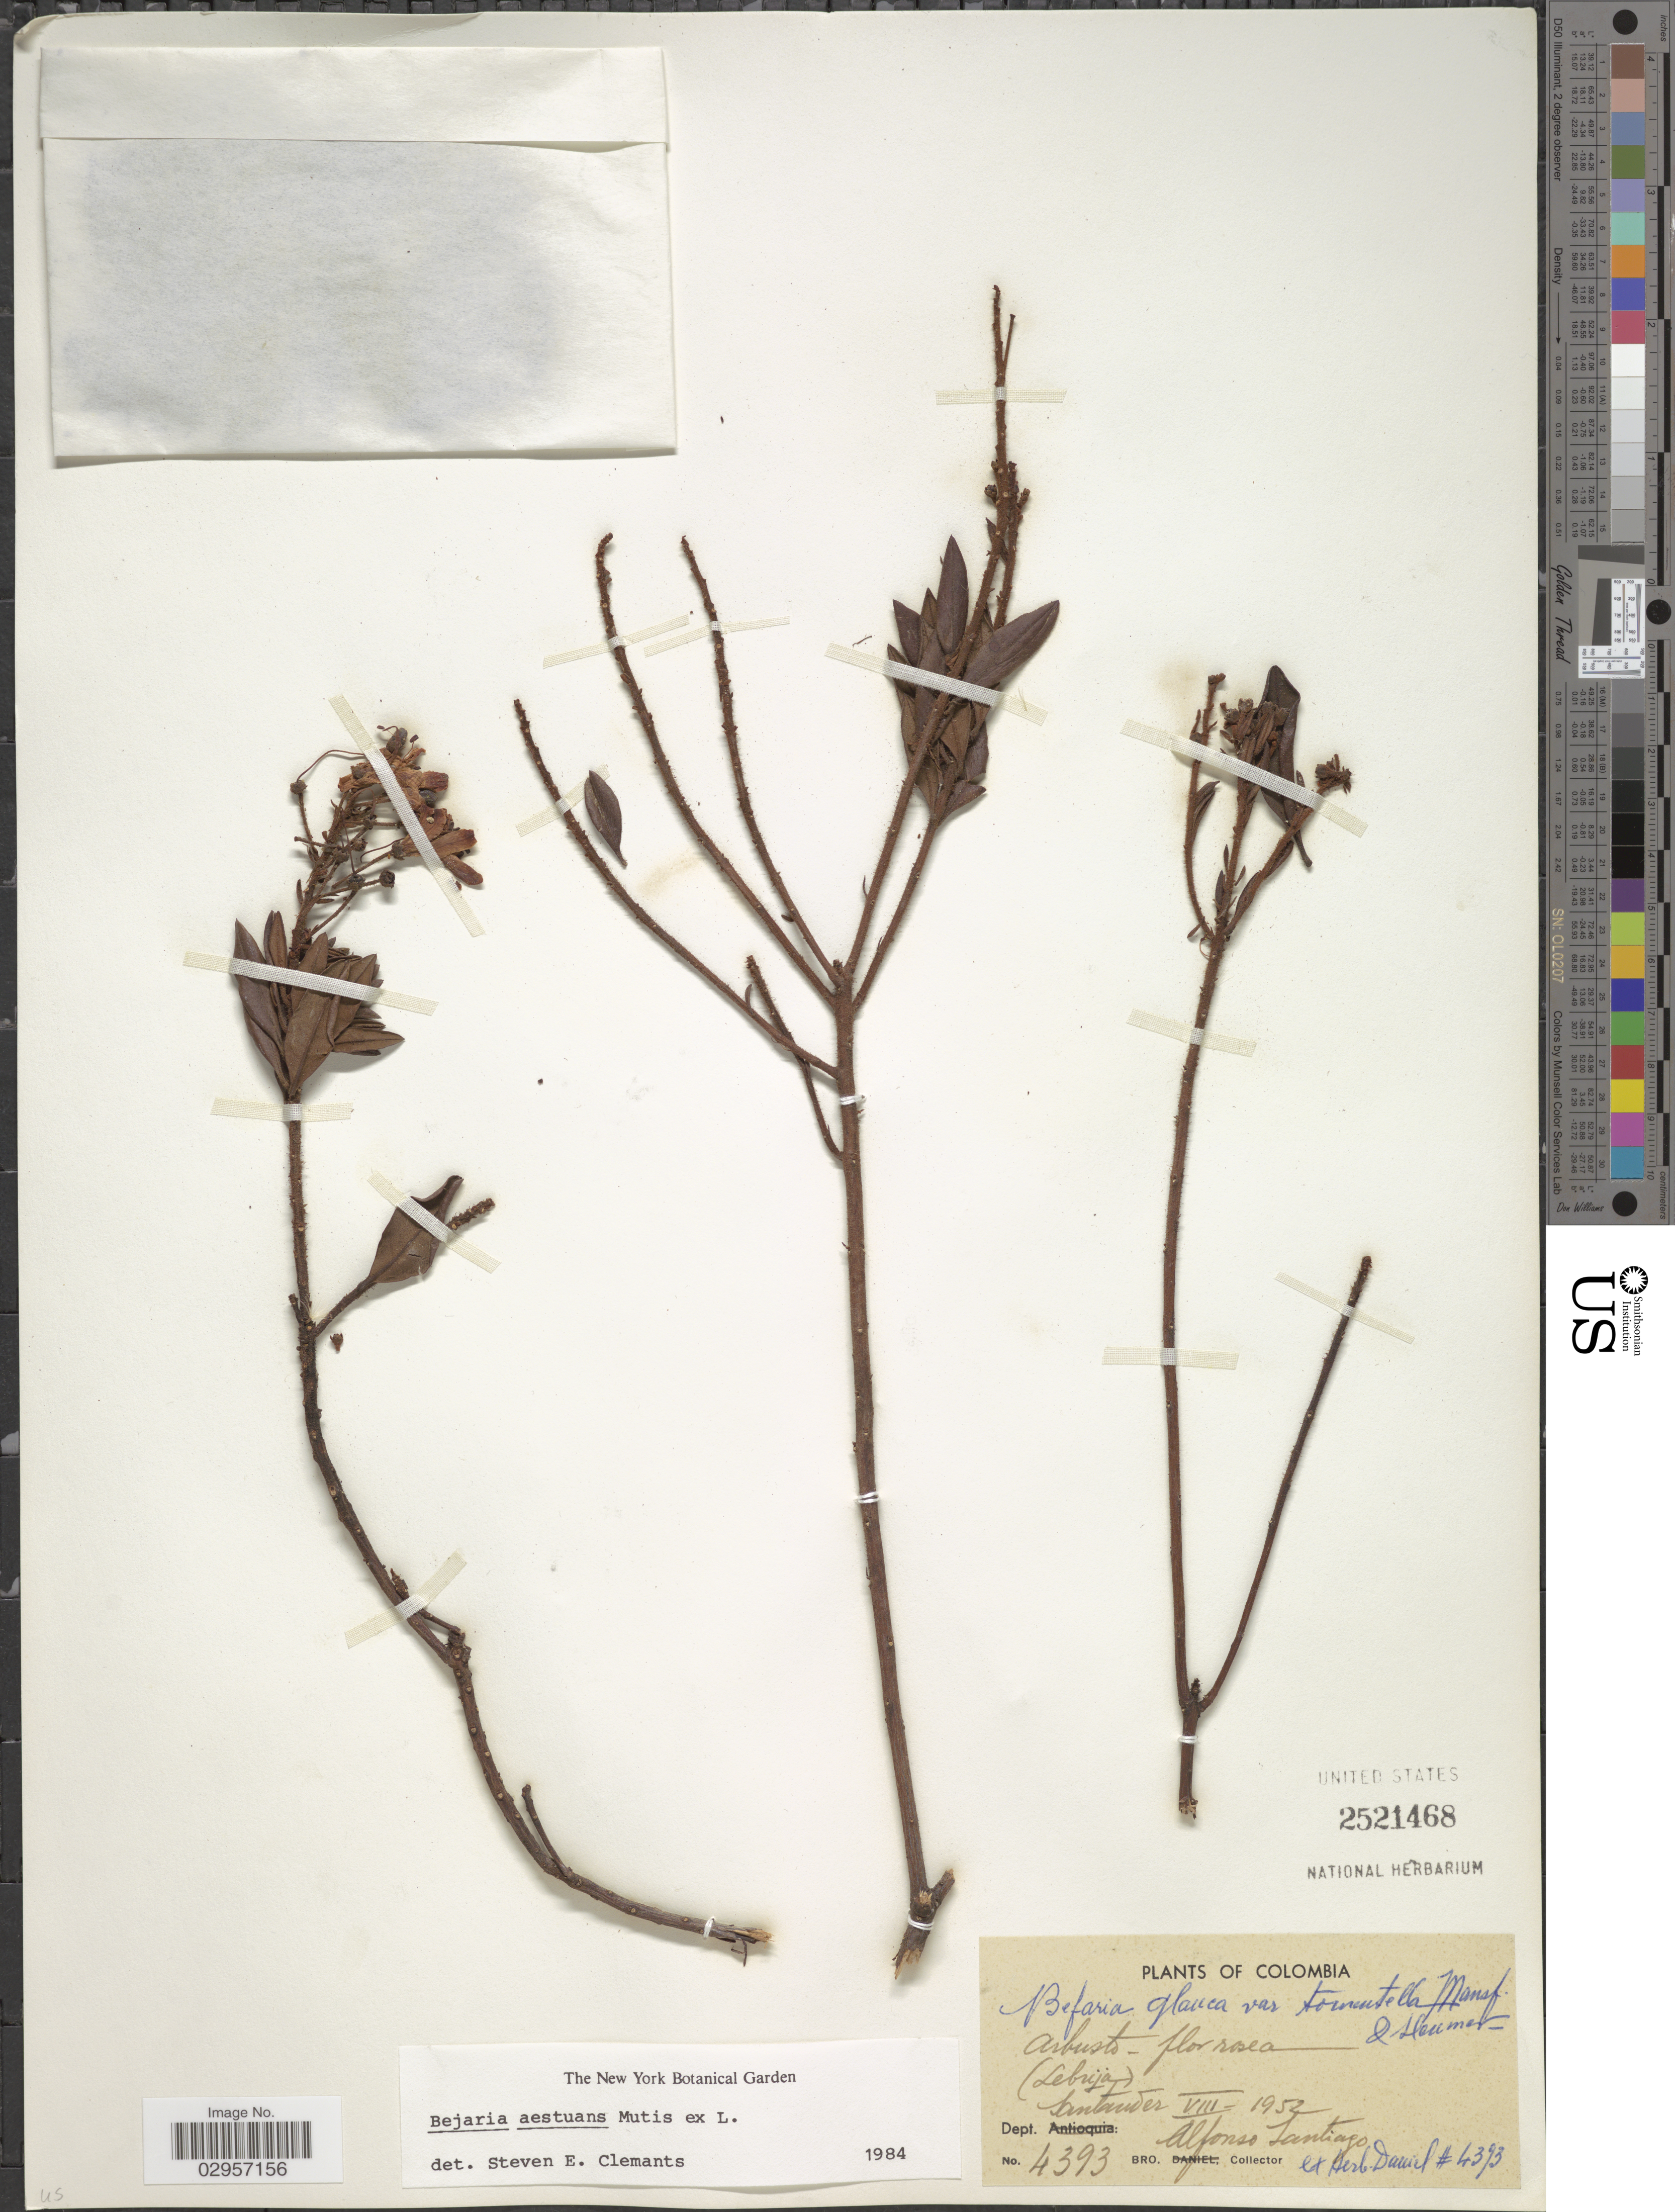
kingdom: Plantae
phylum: Tracheophyta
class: Magnoliopsida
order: Ericales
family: Ericaceae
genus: Befaria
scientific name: Befaria aestuans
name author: Mutis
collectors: A. Santiago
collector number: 4393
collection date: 1952-08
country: Colombia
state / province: Santander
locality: (Lebija). Dept. Santander.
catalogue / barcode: US 2521468